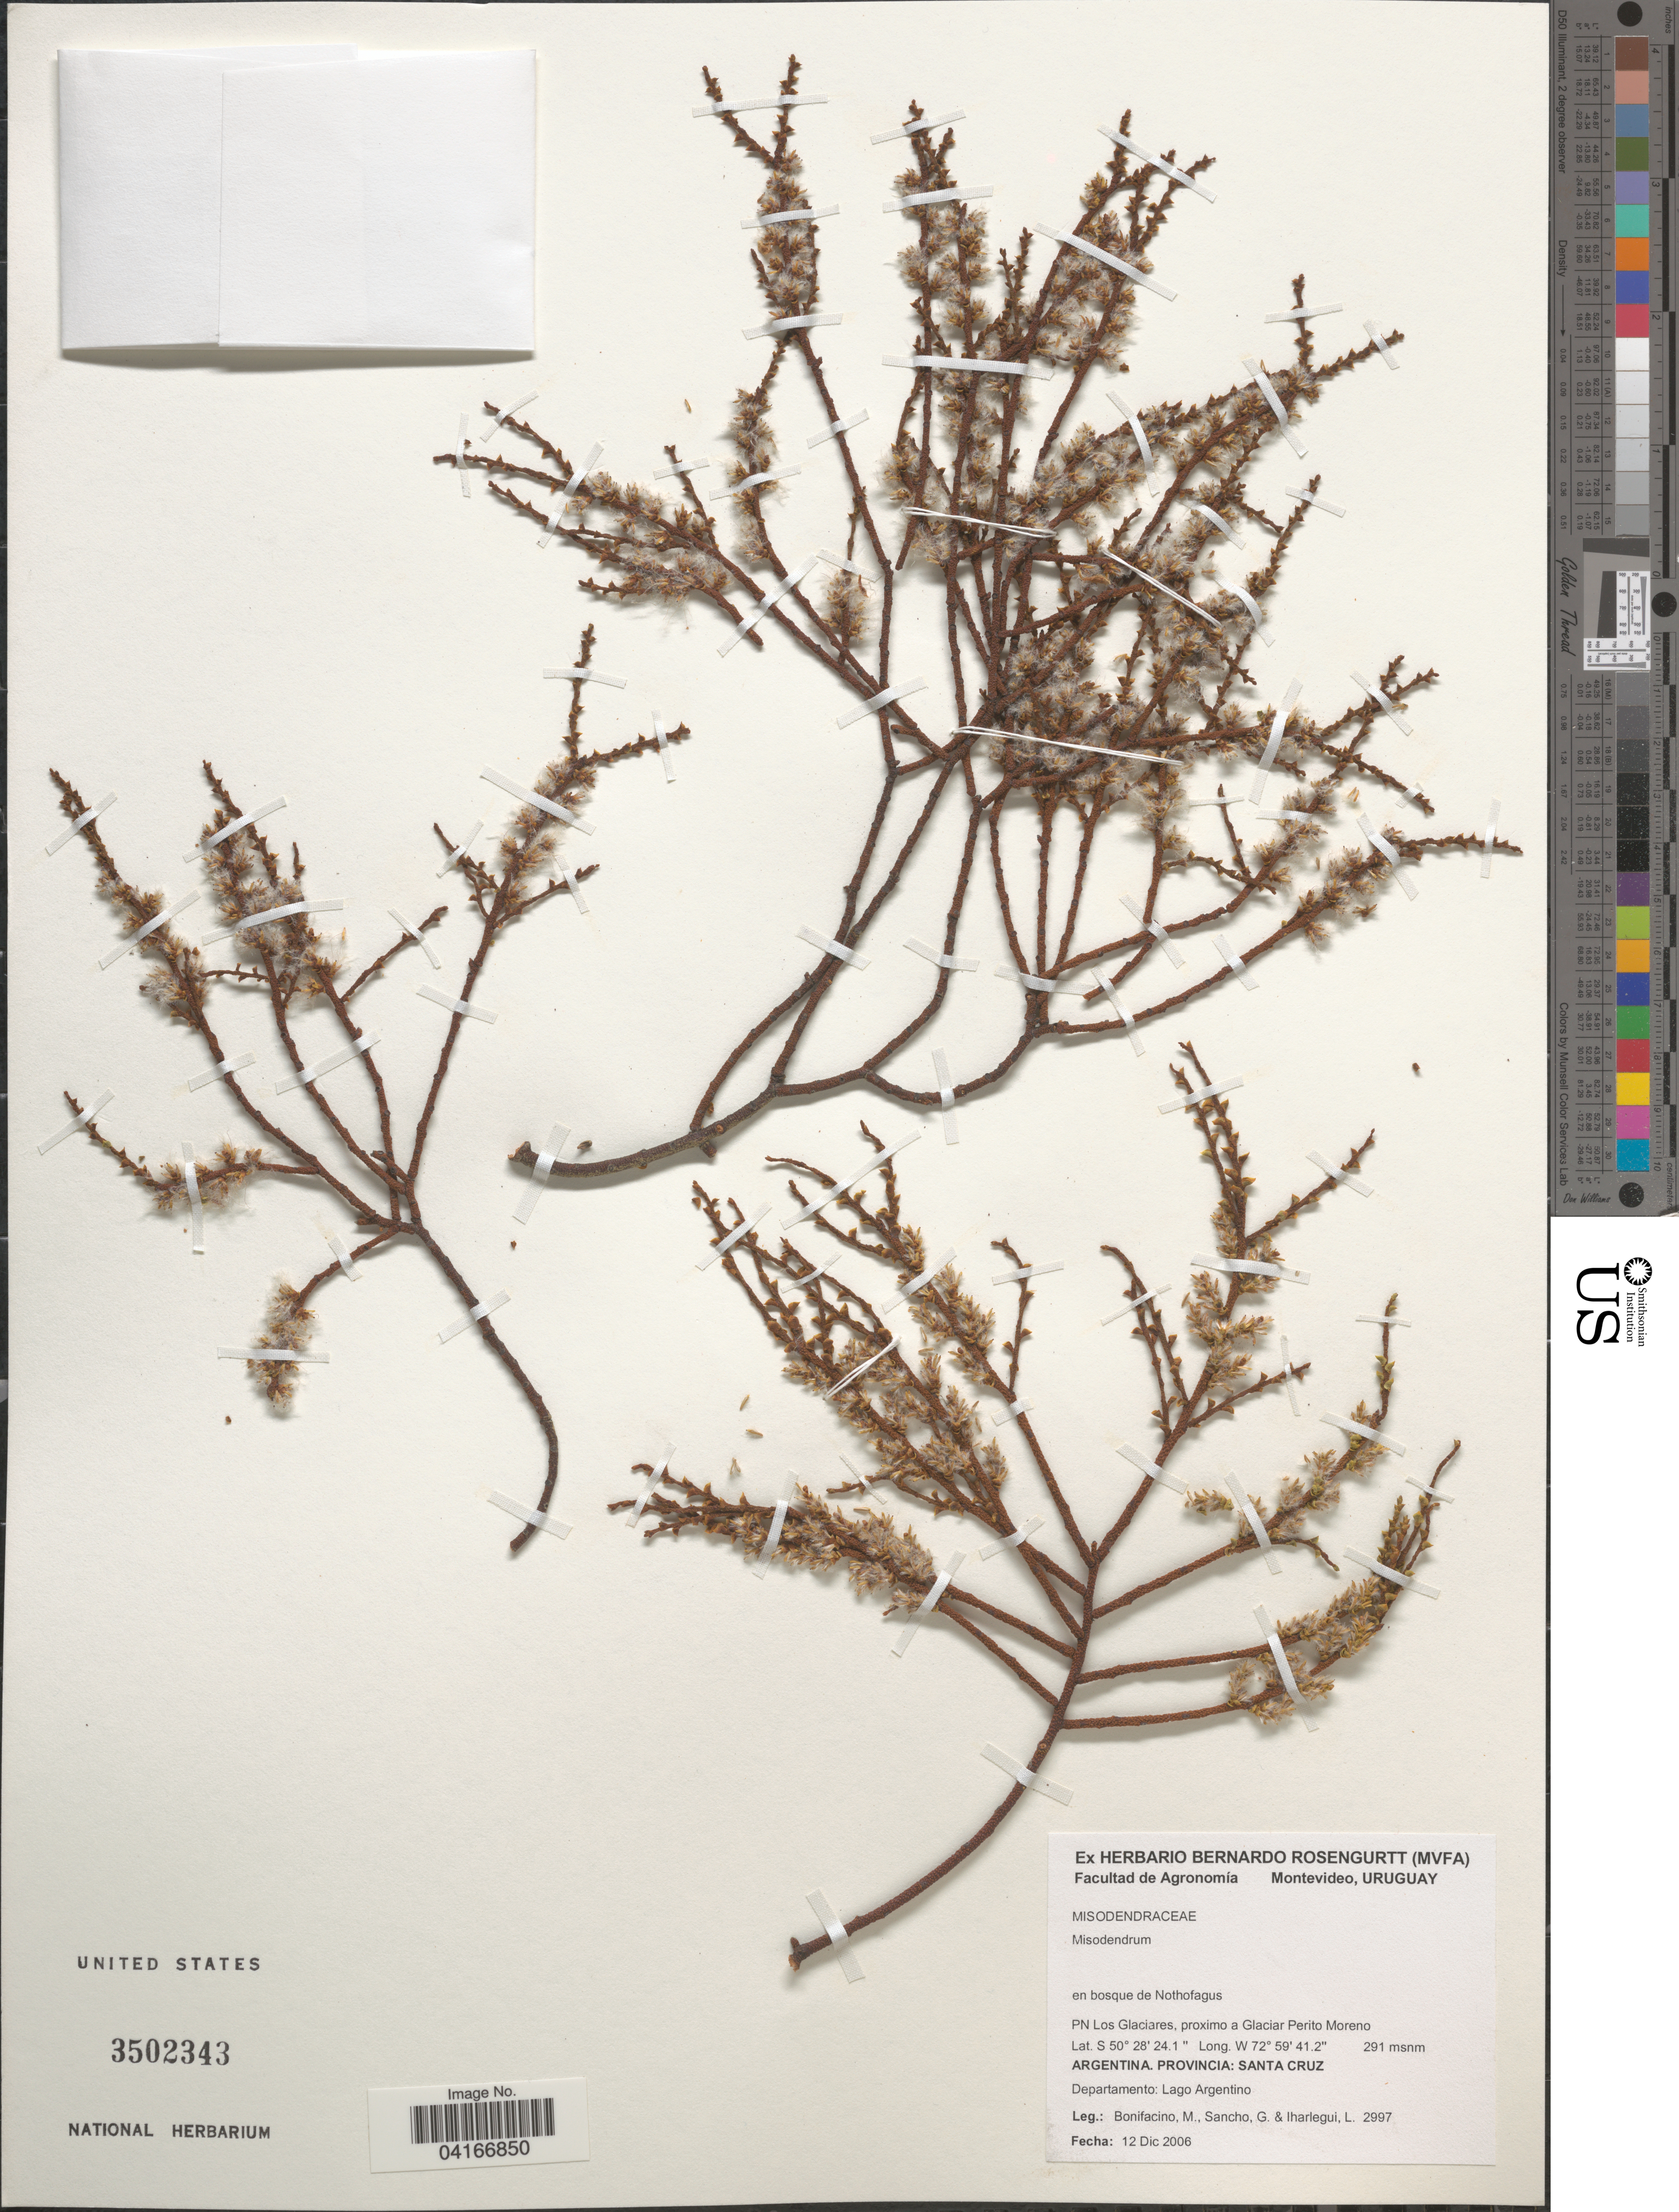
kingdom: Plantae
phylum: Tracheophyta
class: Magnoliopsida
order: Santalales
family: Misodendraceae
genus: Misodendrum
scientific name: Misodendrum sp.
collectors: M. Bonifacino, G. Sancho & L. Iharlegui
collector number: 2997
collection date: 2006-12-12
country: Argentina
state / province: Santa Cruz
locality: PN Los Glaciares, proximo a Glaciar Perito Moreno. Departamento: Lago Argentino.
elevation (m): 291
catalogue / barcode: US 3502343